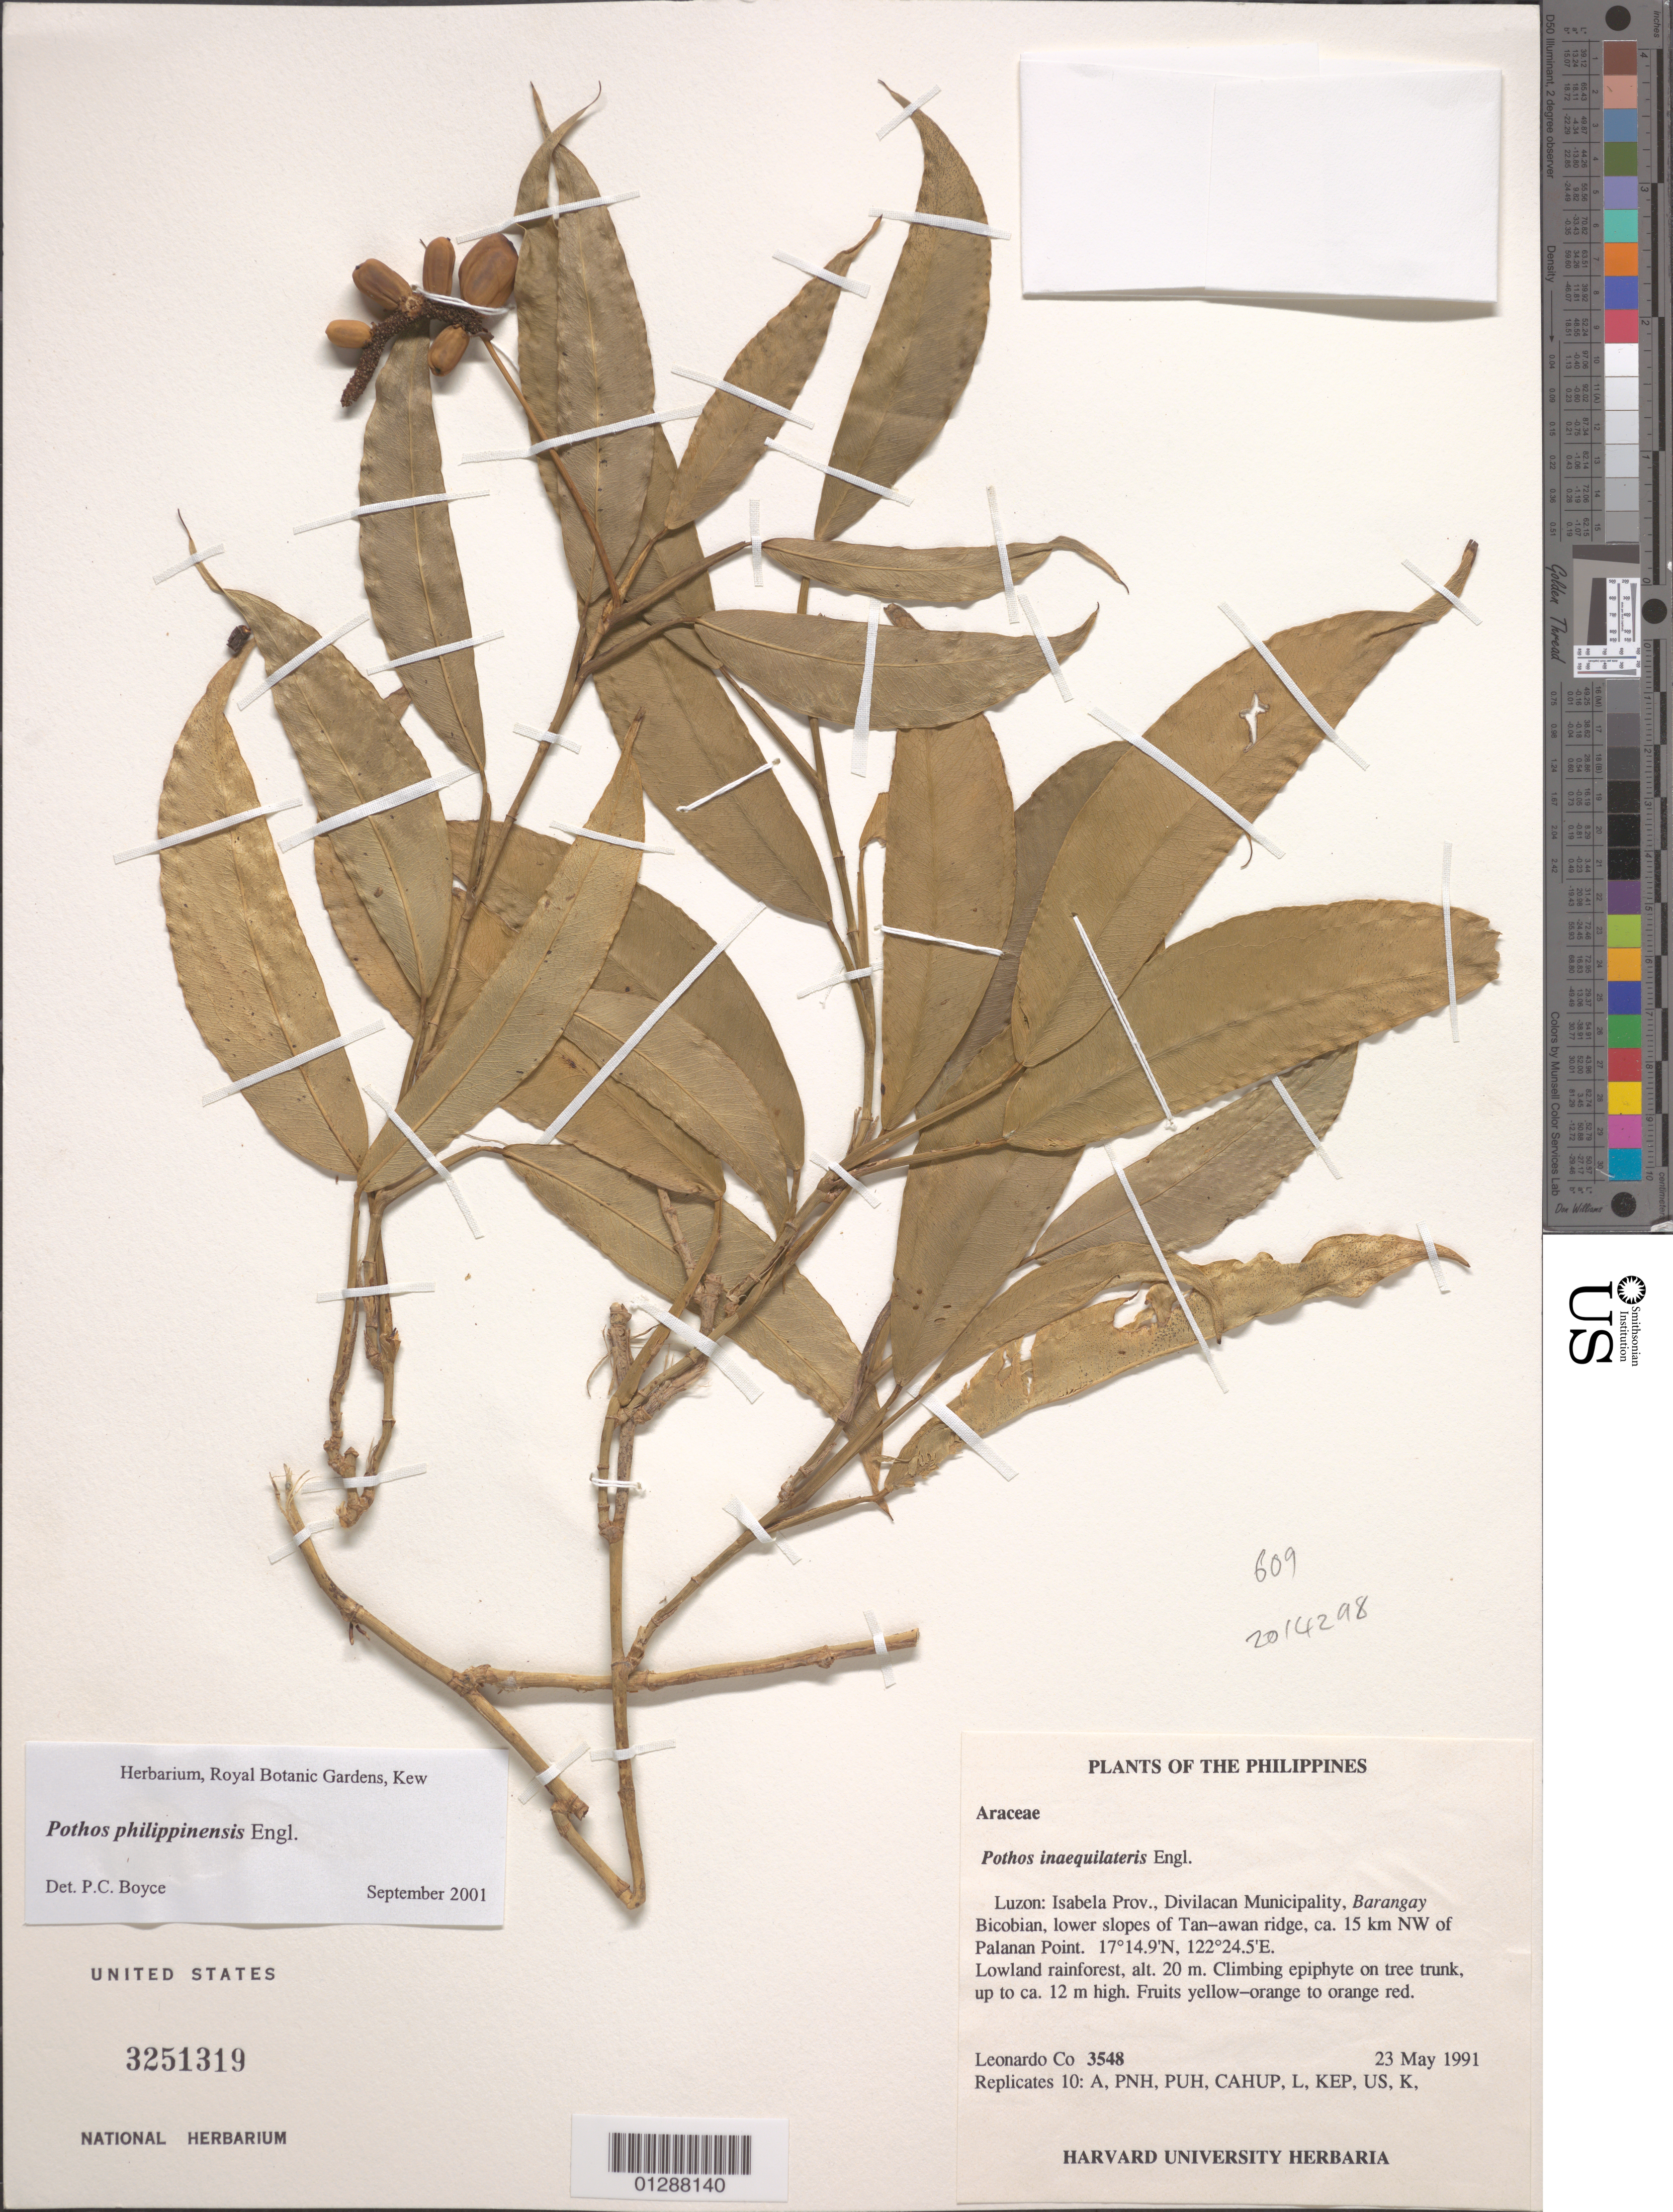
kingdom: Plantae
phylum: Tracheophyta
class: Liliopsida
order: Alismatales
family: Araceae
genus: Pothos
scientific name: Pothos philippinensis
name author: Engl.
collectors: L. Co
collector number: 3548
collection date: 1991-05-23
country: Philippines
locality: Luzon: Isabela Prov., Divilacan Municipality, Barangay Bicobian, lower slopes of Tan-awan ridge, ca. 15 km NW of Palanan Point.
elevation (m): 20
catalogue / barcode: US 3251319